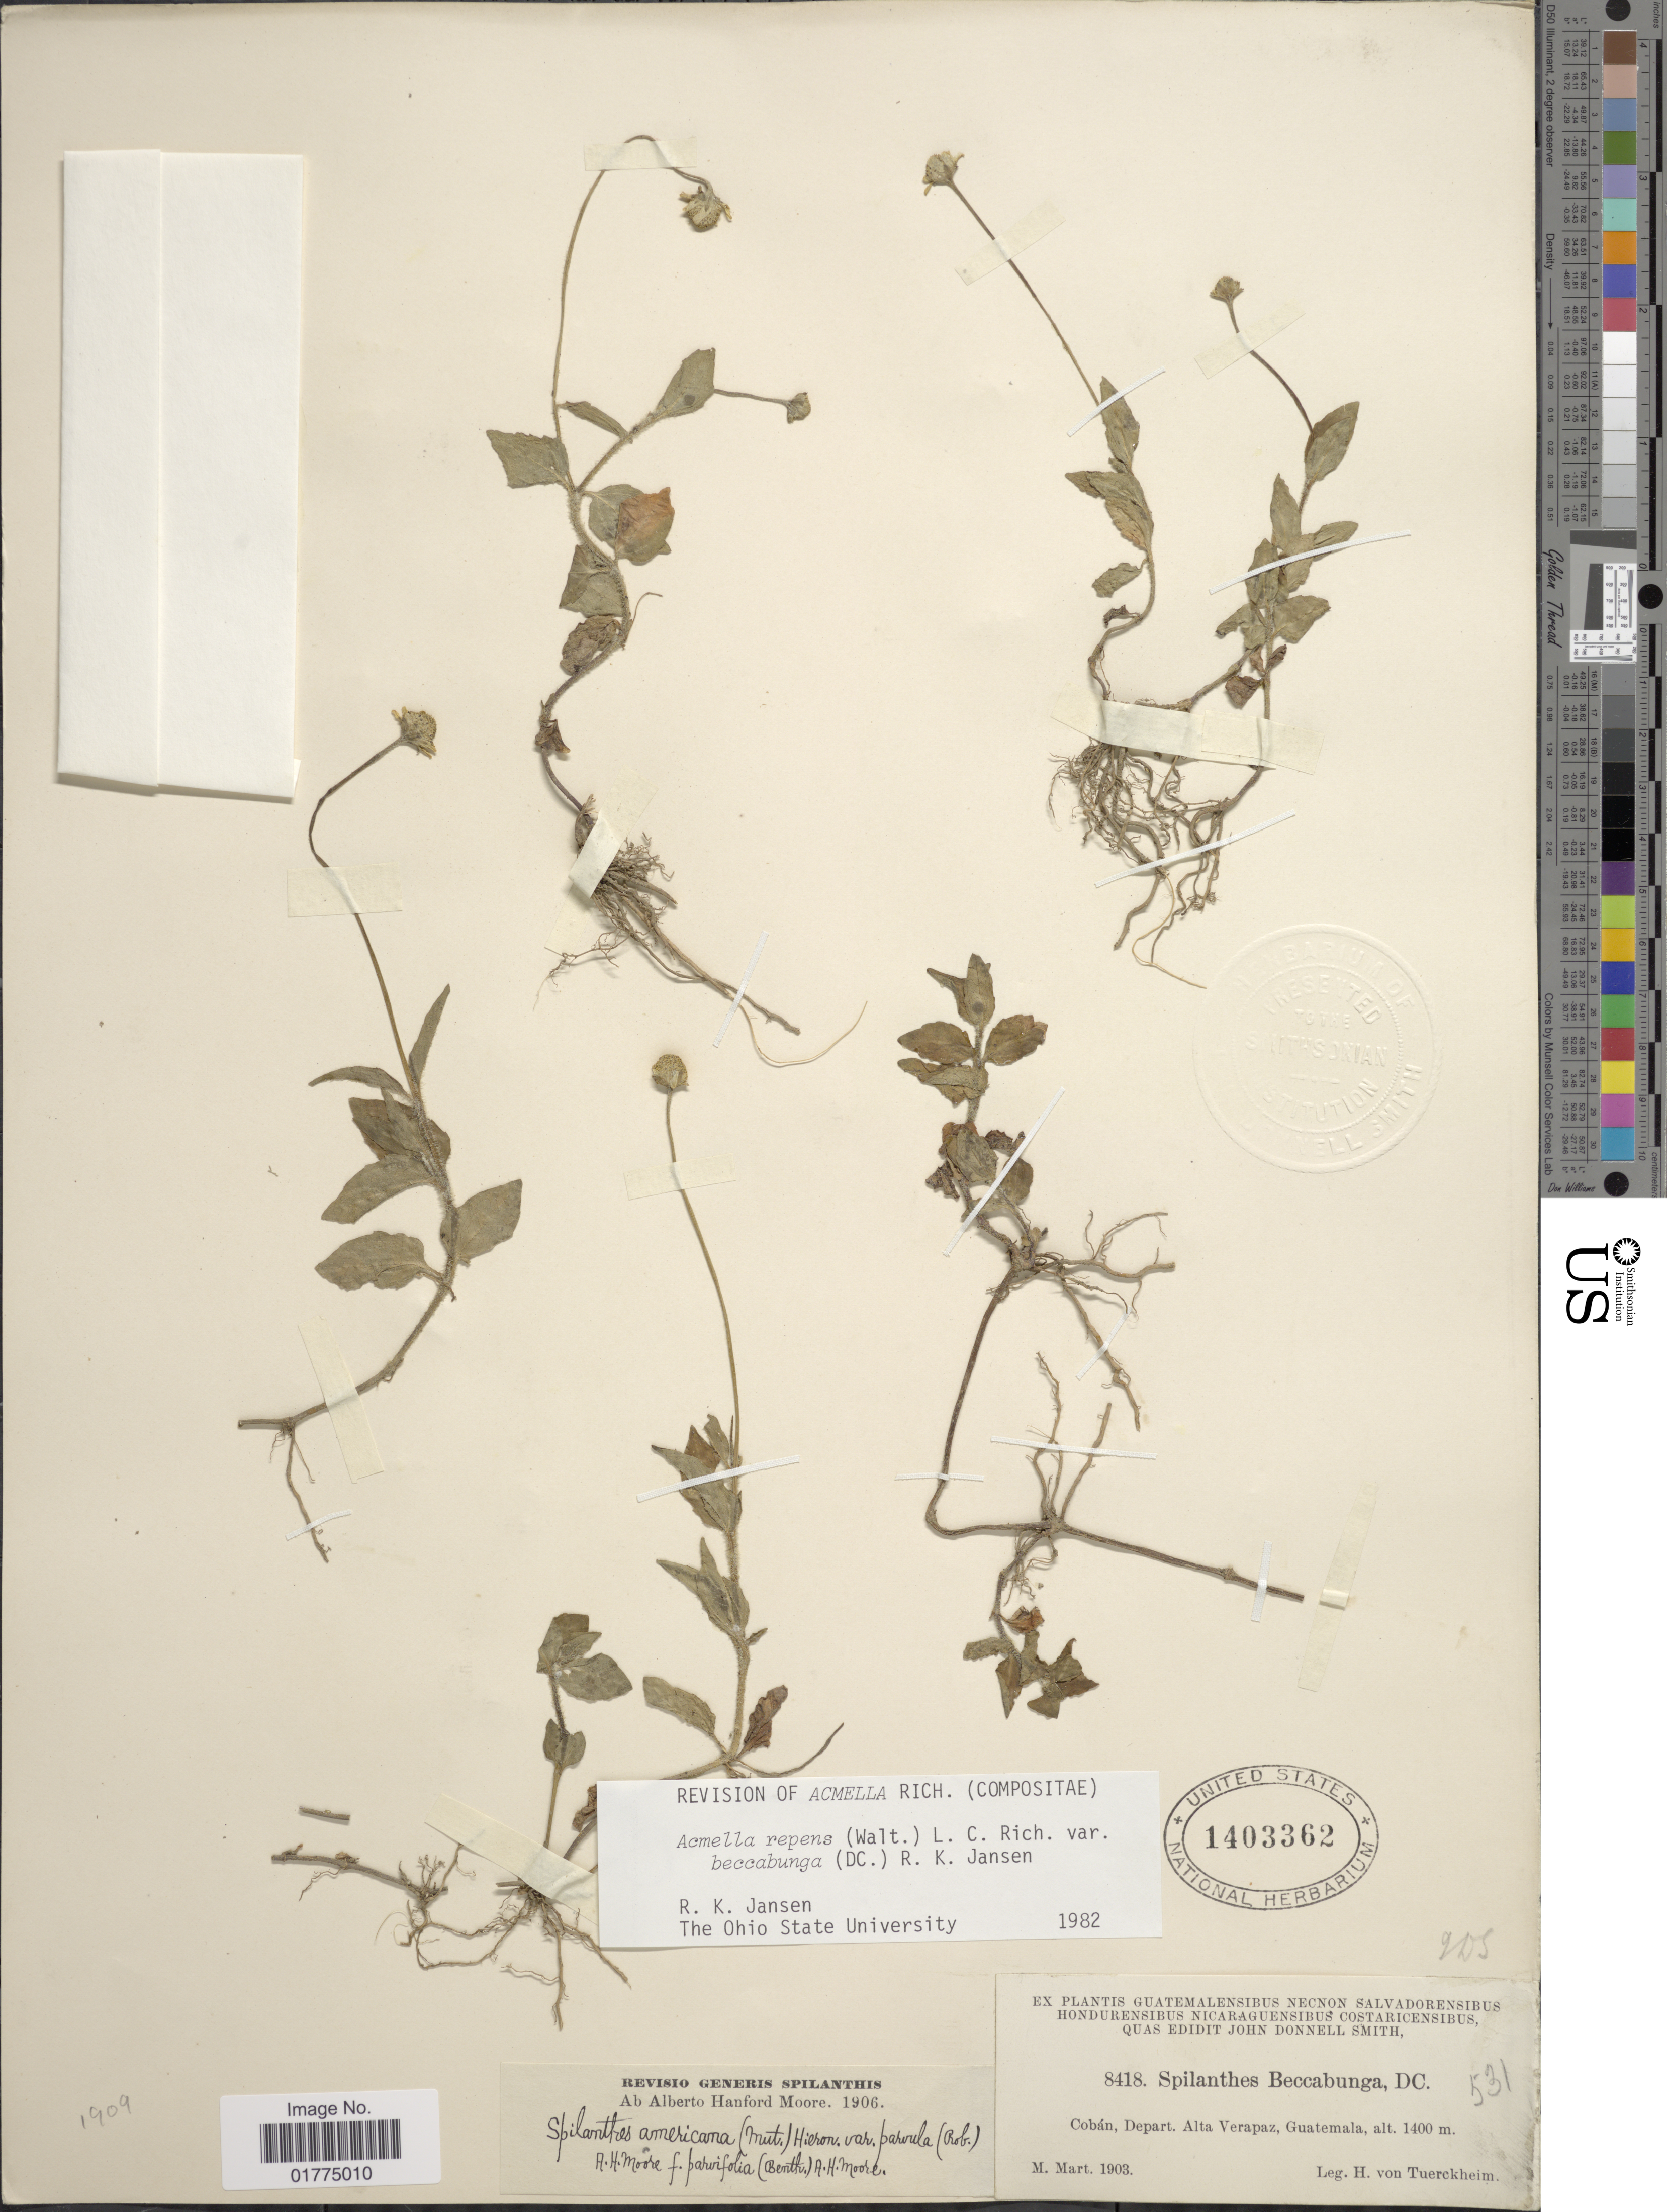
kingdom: Plantae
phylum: Tracheophyta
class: Magnoliopsida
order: Asterales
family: Asteraceae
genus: Acmella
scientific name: Acmella repens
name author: (Walter) Rich.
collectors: H. von Tuerckheim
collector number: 8418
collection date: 1903-03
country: Guatemala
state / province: Alta Verapaz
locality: Cobán, Depart. Alta Verapaz, Guatemala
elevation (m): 1400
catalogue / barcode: US 1403362